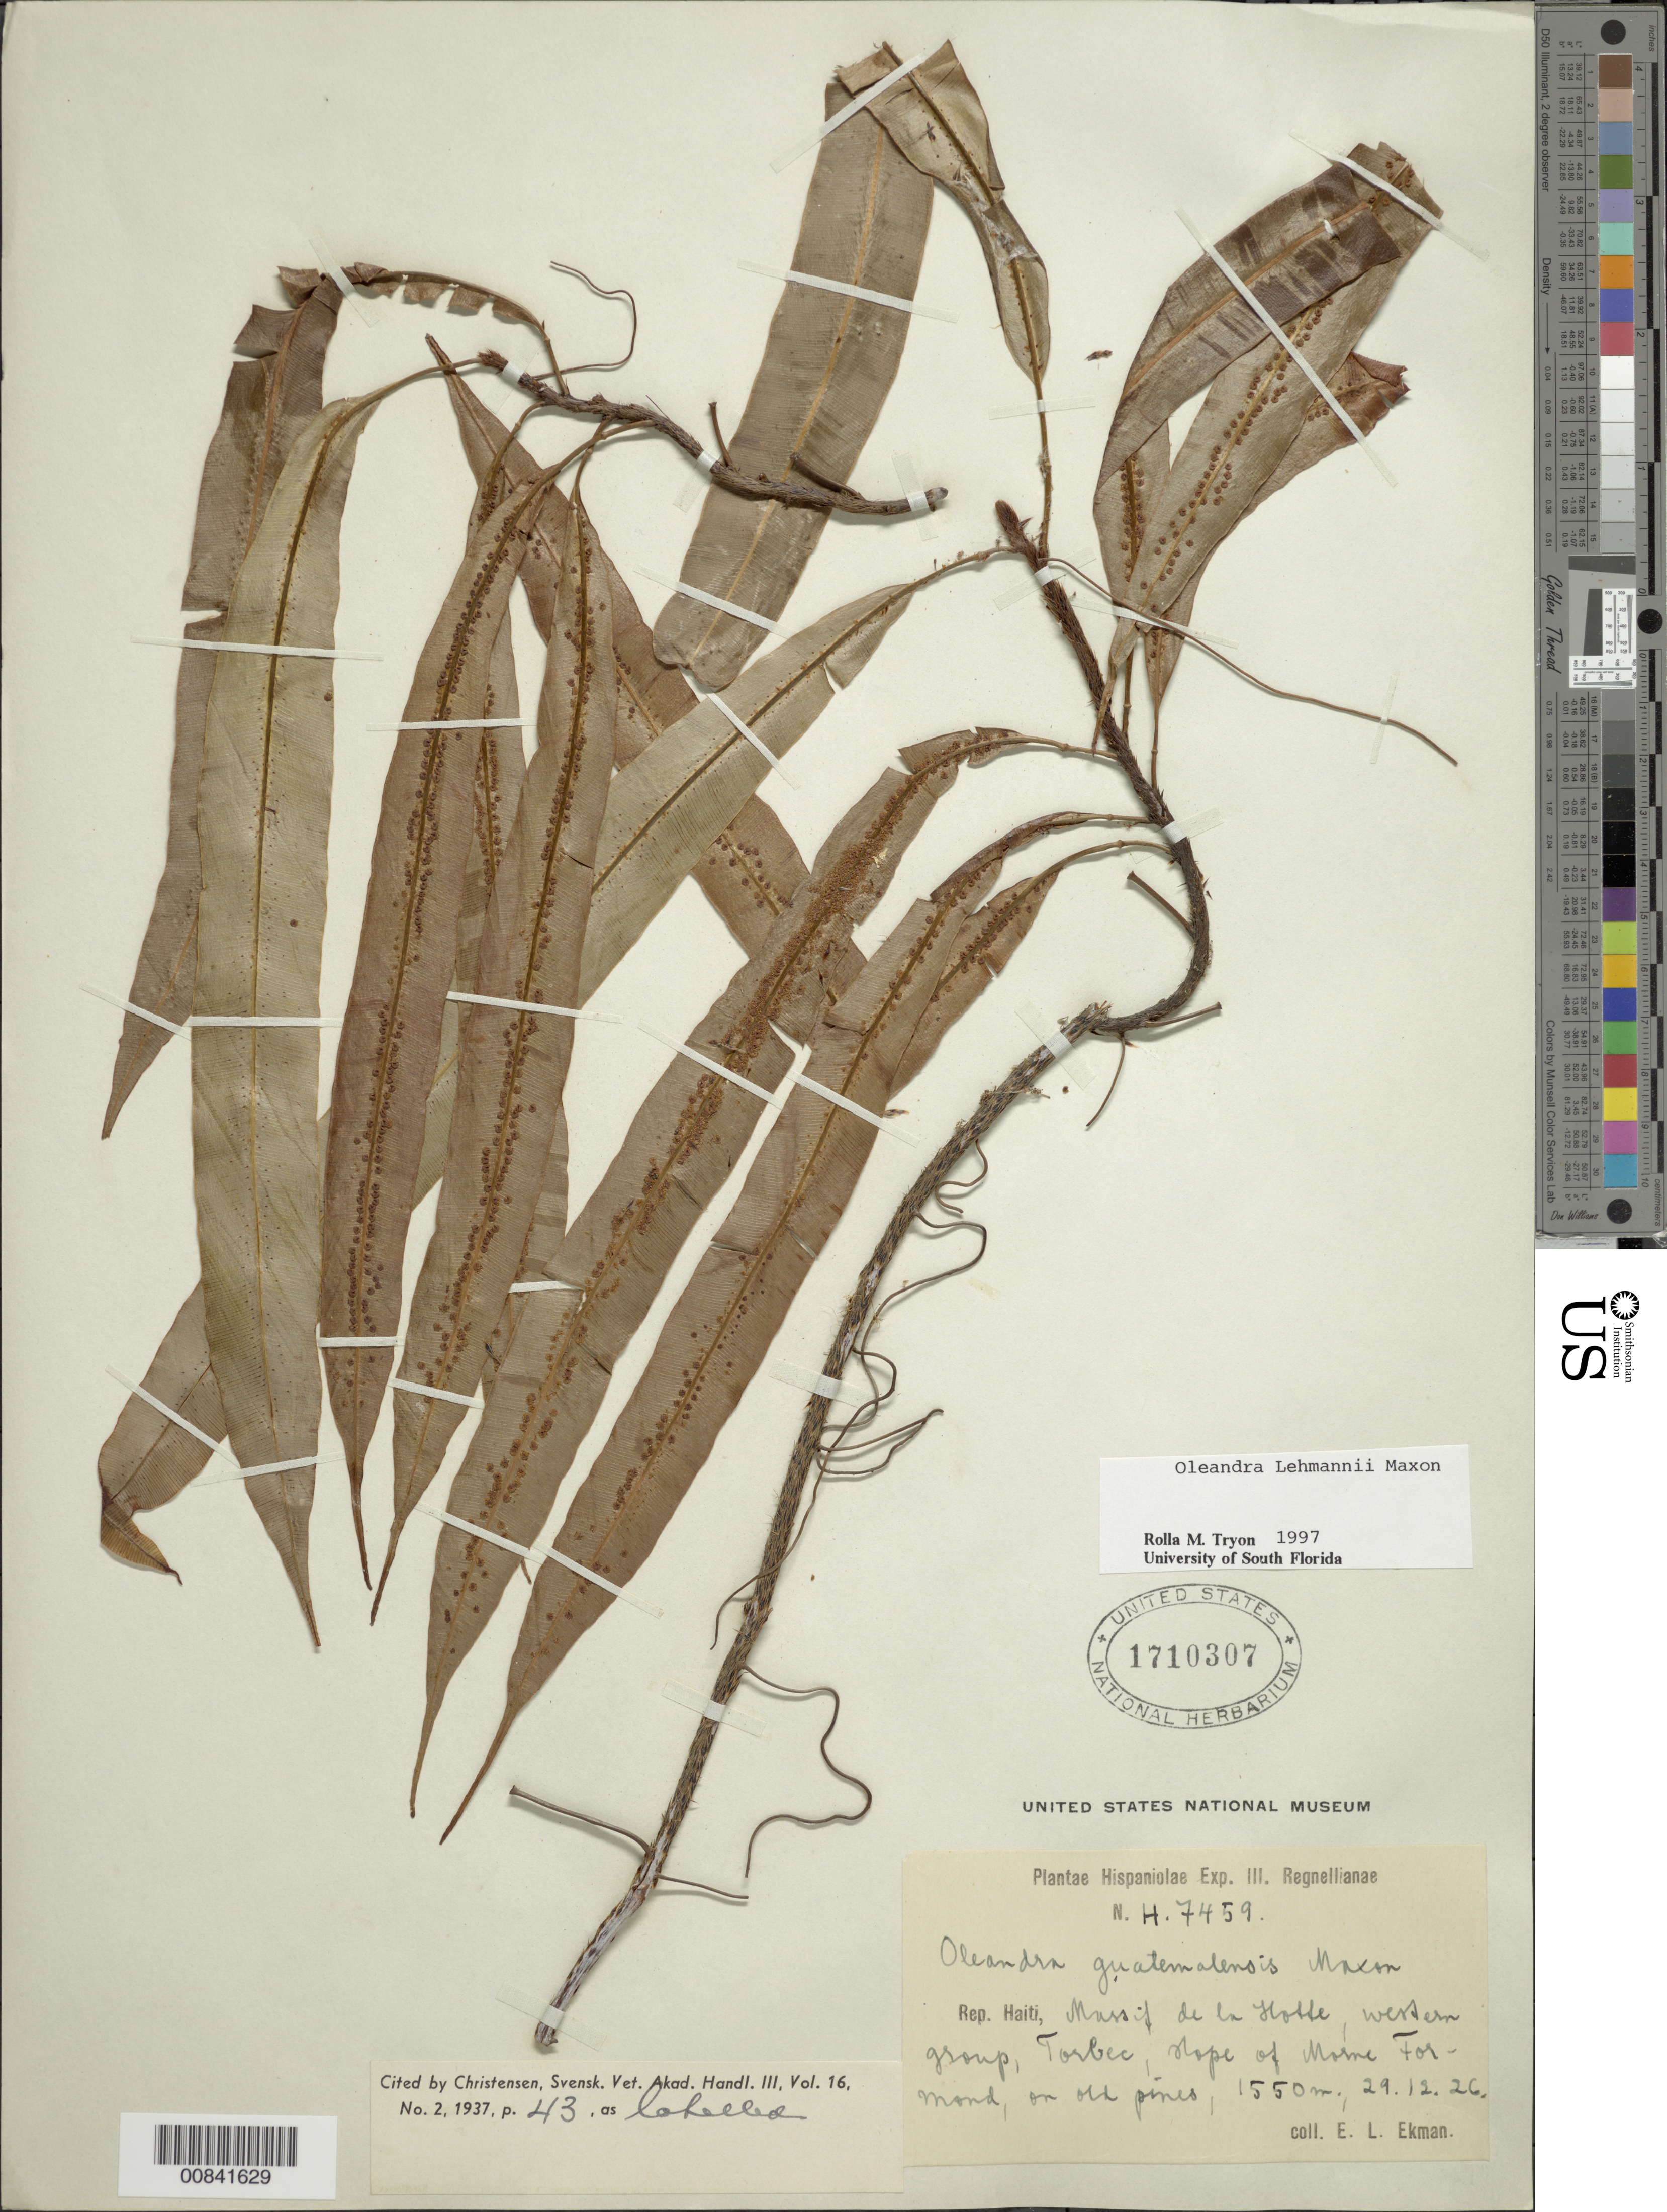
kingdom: Plantae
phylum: Tracheophyta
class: Polypodiopsida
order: Polypodiales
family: Oleandraceae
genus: Oleandra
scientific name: Oleandra lehmannii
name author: Maxon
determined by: Tryon, Rolla M., Jr.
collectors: E. L. Ekman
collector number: H 7459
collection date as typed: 29 Dec 1926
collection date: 1926-12-29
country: Haiti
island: Hispaniola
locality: Massif de la Hotte, western group, Torbec, slope of Morne Formand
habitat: On old pines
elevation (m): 1550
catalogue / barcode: US 1710307